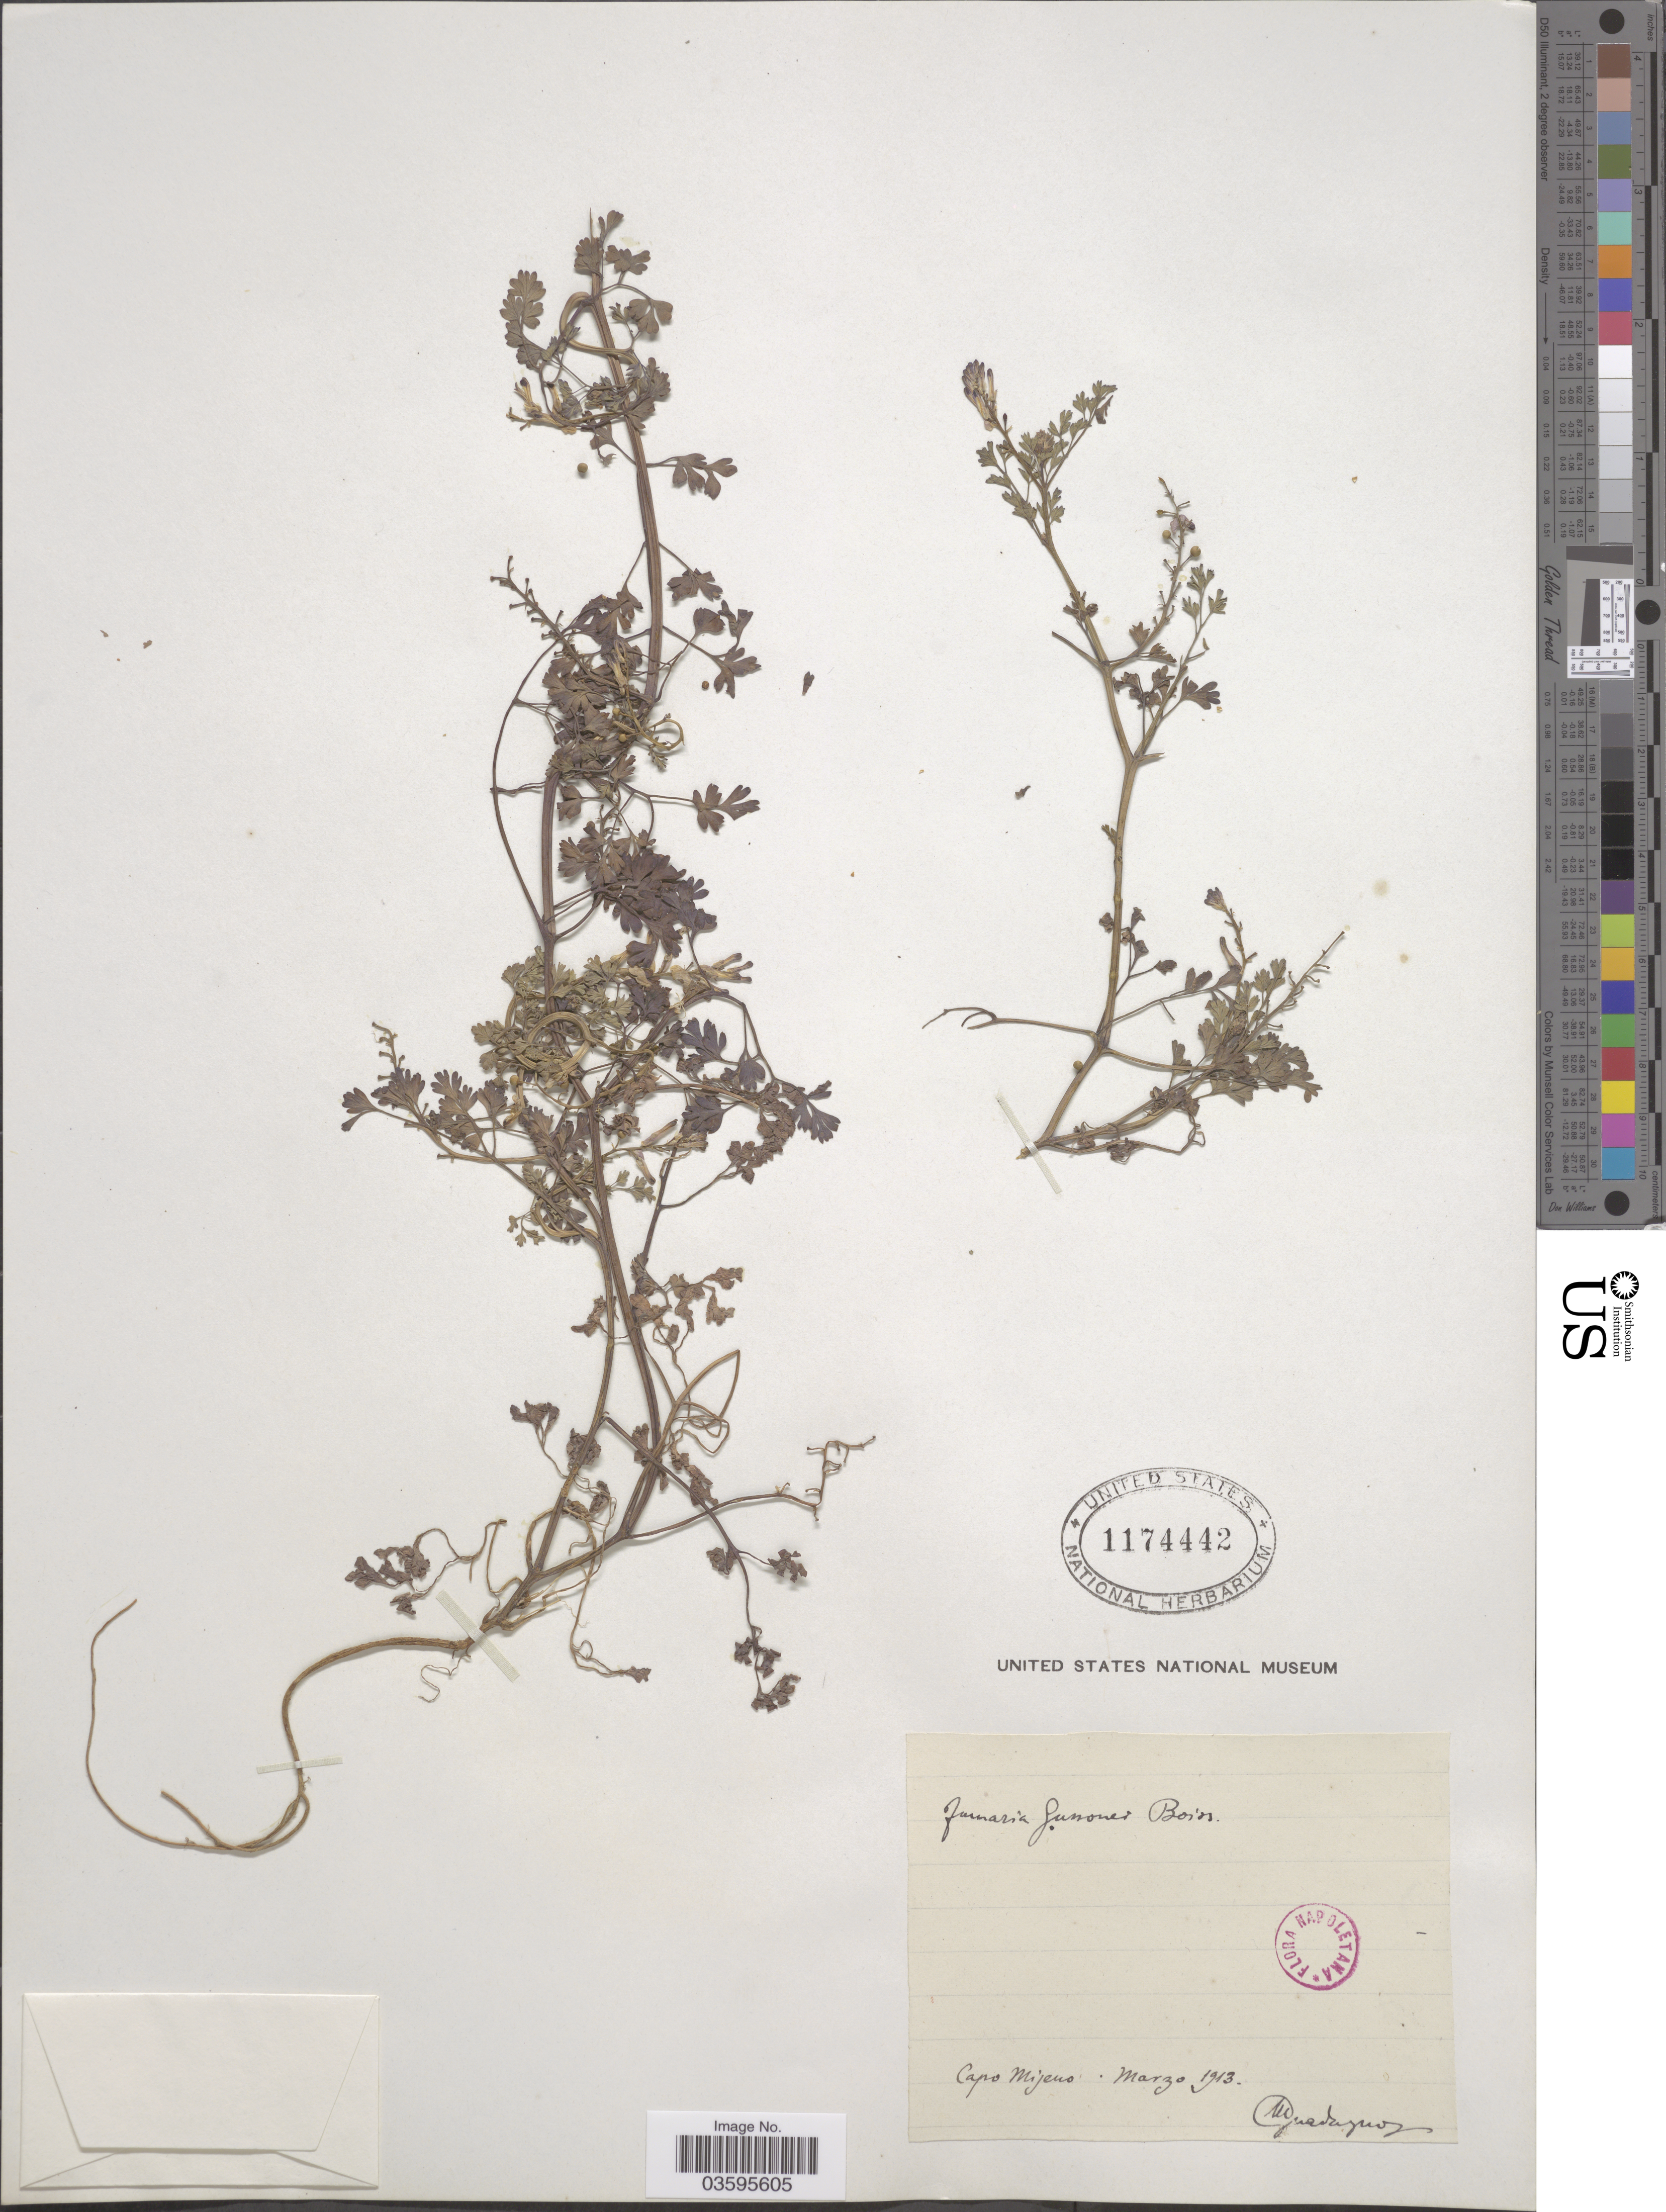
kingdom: Plantae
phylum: Tracheophyta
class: Magnoliopsida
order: Ranunculales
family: Papaveraceae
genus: Fumaria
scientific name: Fumaria gussonii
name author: Boiss.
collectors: M. Guadagno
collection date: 1913-03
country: Italy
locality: Capo Miseno.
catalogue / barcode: US 1174442